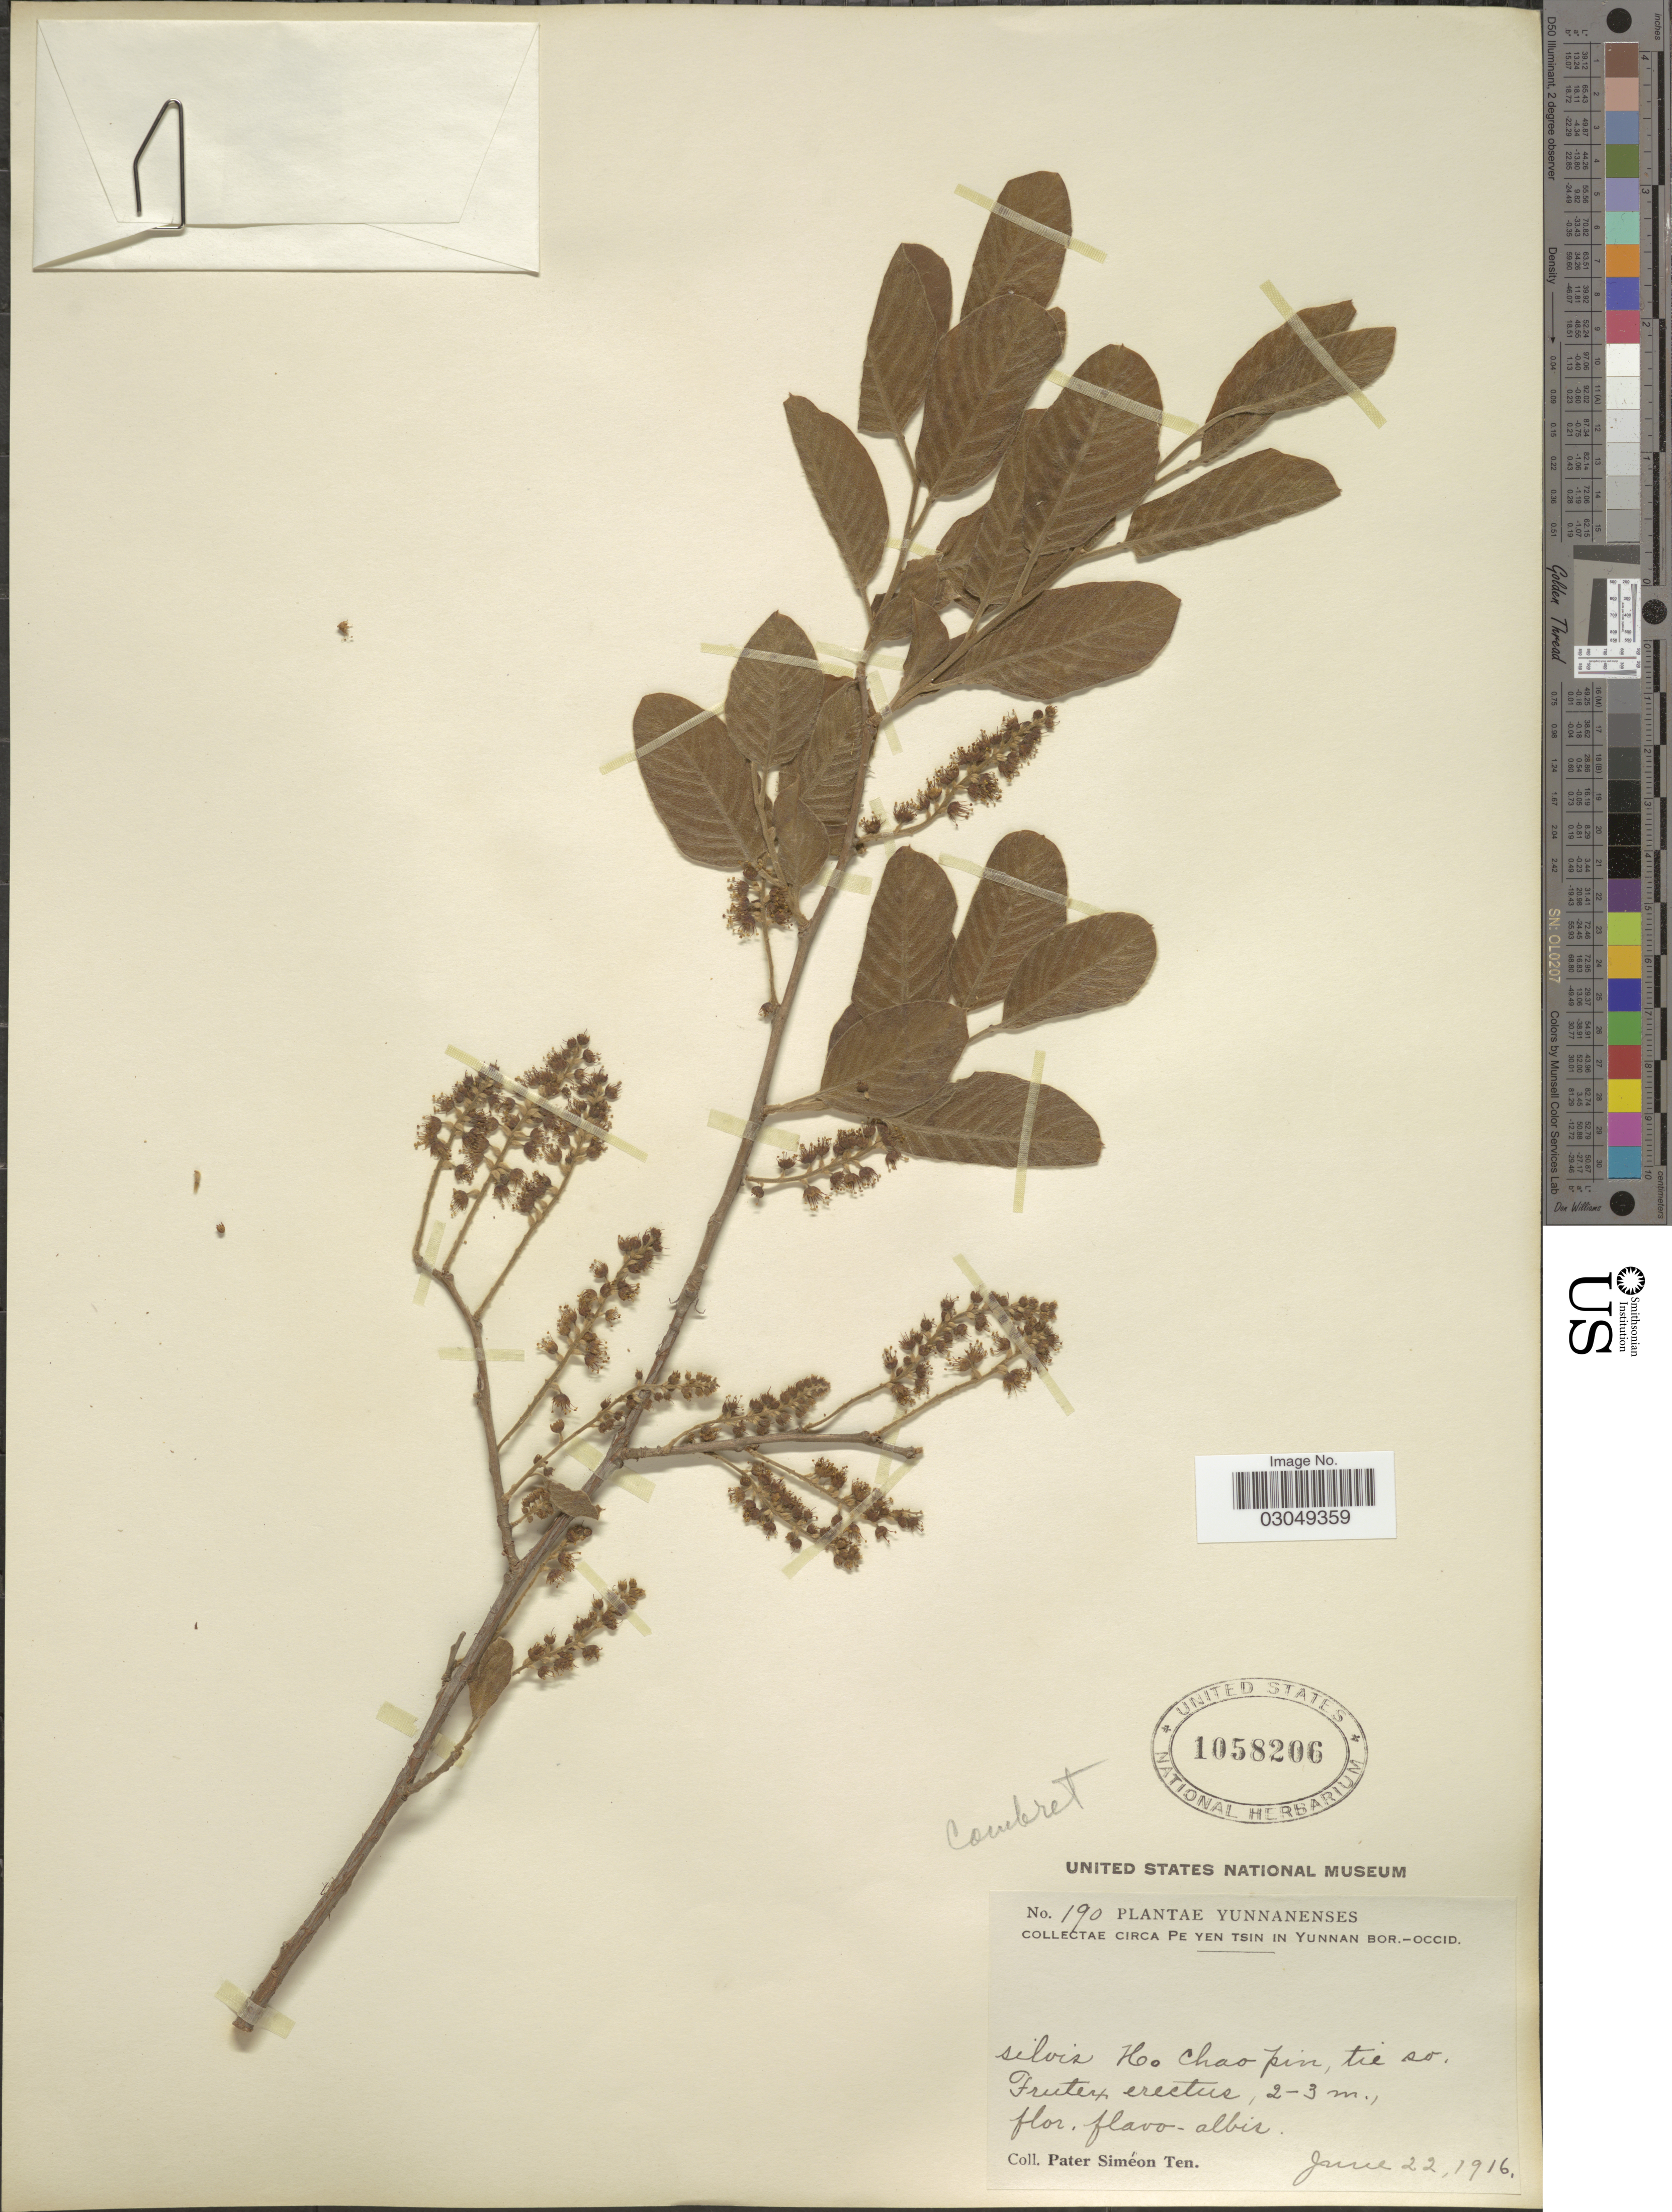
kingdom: Plantae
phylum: Tracheophyta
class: Magnoliopsida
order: Myrtales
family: Combretaceae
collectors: P. S. Ten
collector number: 190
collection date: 1916-06-22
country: China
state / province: Yunnan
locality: Circa Pe Yen Tsin in Yunnan Bor.-occid, silvis Ho Chao pin, tie so.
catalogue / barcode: US 1058206